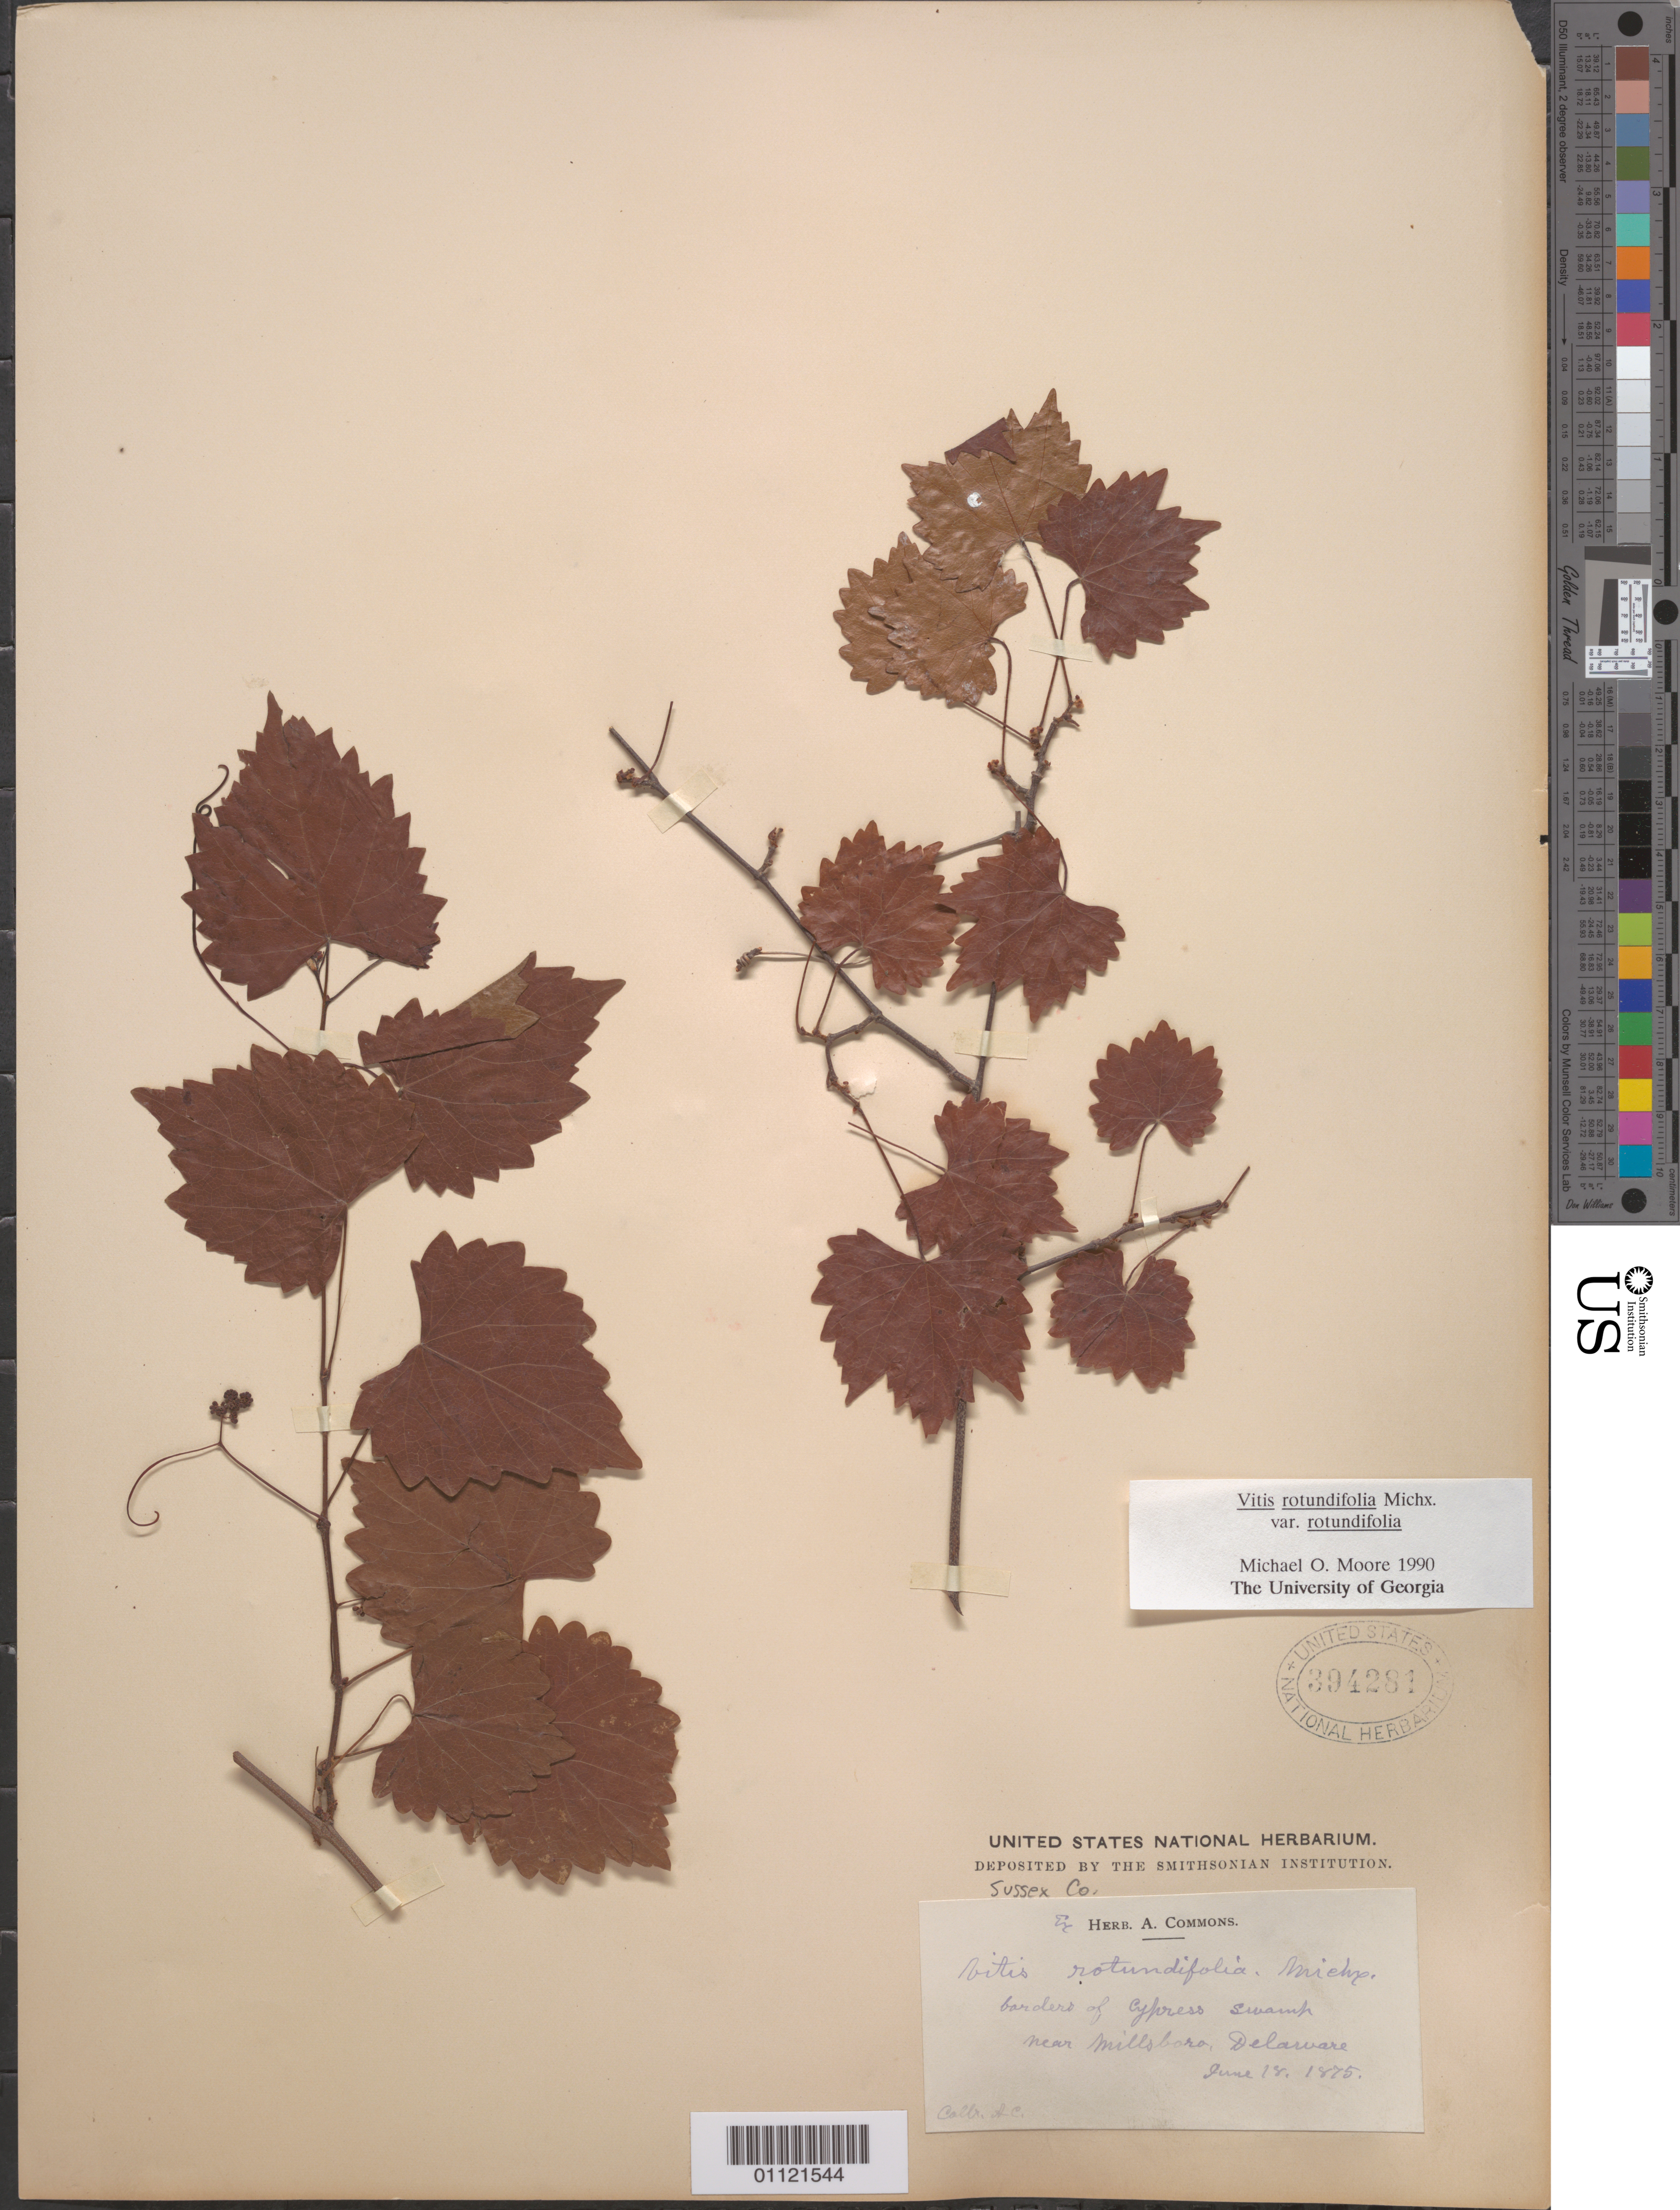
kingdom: Plantae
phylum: Tracheophyta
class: Magnoliopsida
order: Vitales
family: Vitaceae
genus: Vitis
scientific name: Vitis rotundifolia var. rotundifolia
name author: Michx.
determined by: Moore, M. O.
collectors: A. Commons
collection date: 1875-06-14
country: United States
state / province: Delaware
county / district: Sussex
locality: Borders of Cypress Swamp near Millsbora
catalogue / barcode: US 394281